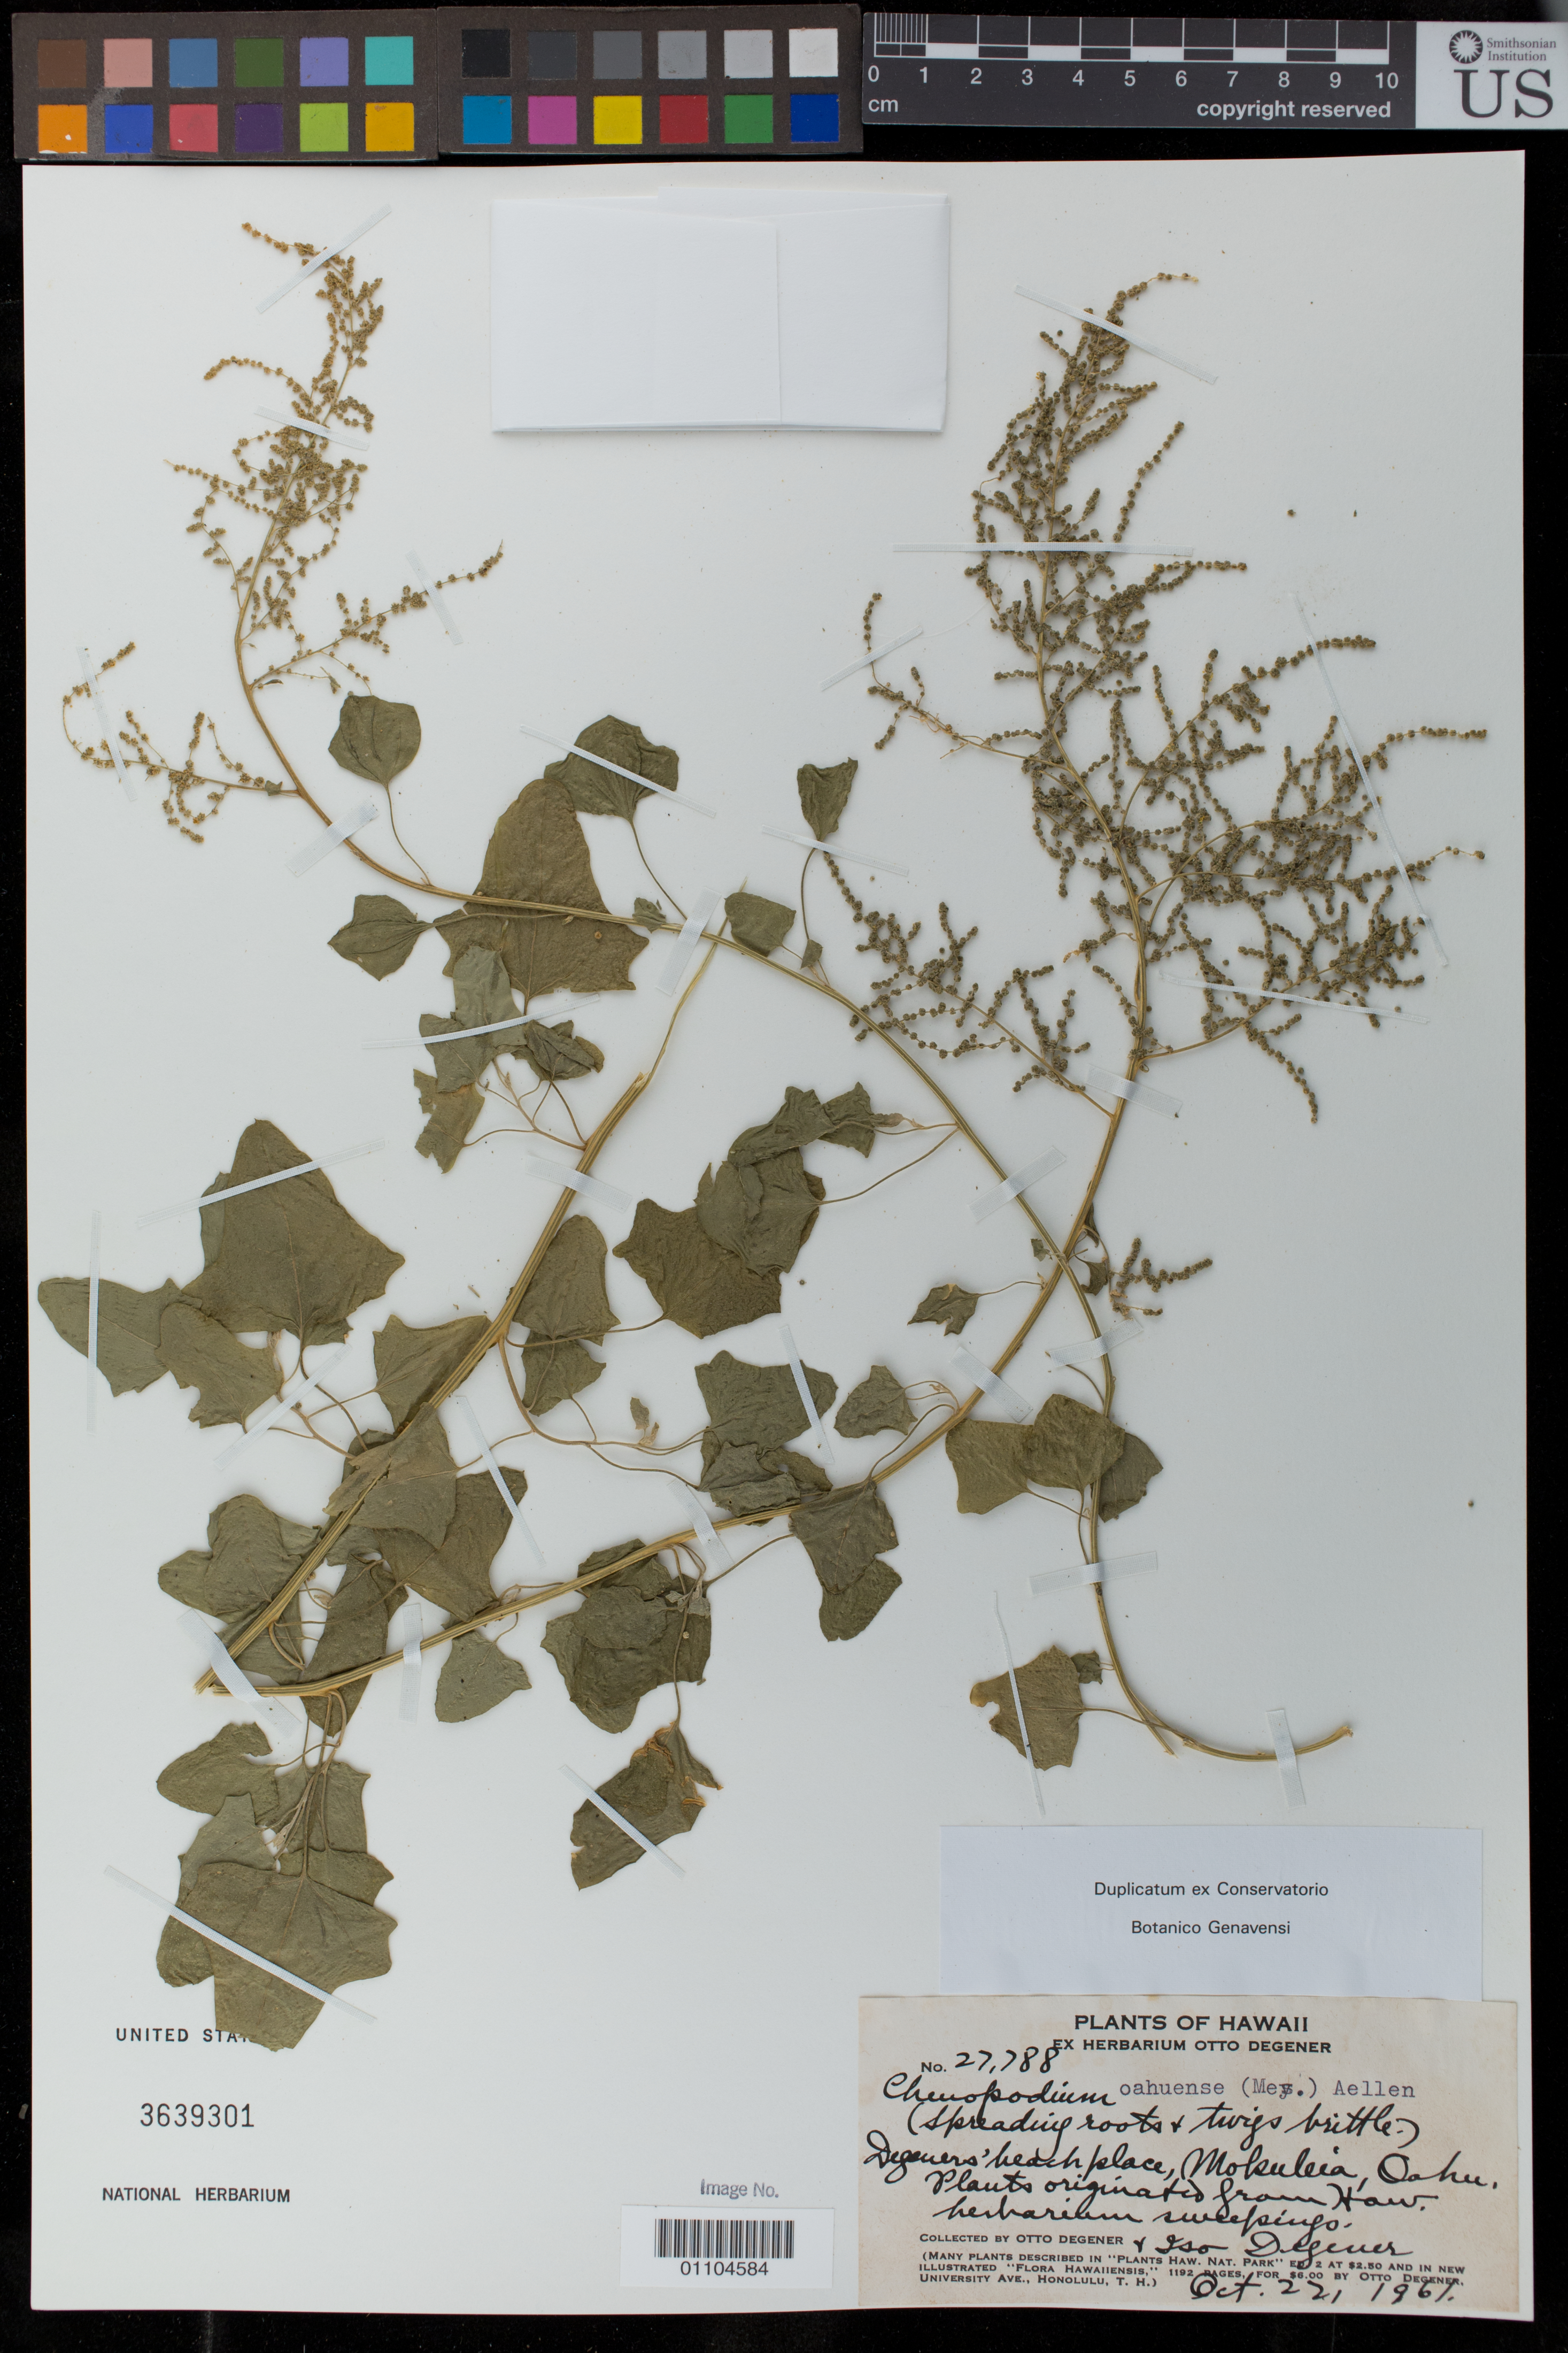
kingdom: Plantae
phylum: Tracheophyta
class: Magnoliopsida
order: Caryophyllales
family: Amaranthaceae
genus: Chenopodium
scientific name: Chenopodium oahuense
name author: (Meyen) Aellen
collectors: O. Degener & I. Degener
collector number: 27788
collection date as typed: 22 Oct 1961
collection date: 1961-10-22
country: United States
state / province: Hawaii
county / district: Honolulu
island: Oahu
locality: Degener's beach place, Mokuleia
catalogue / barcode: US 3639301